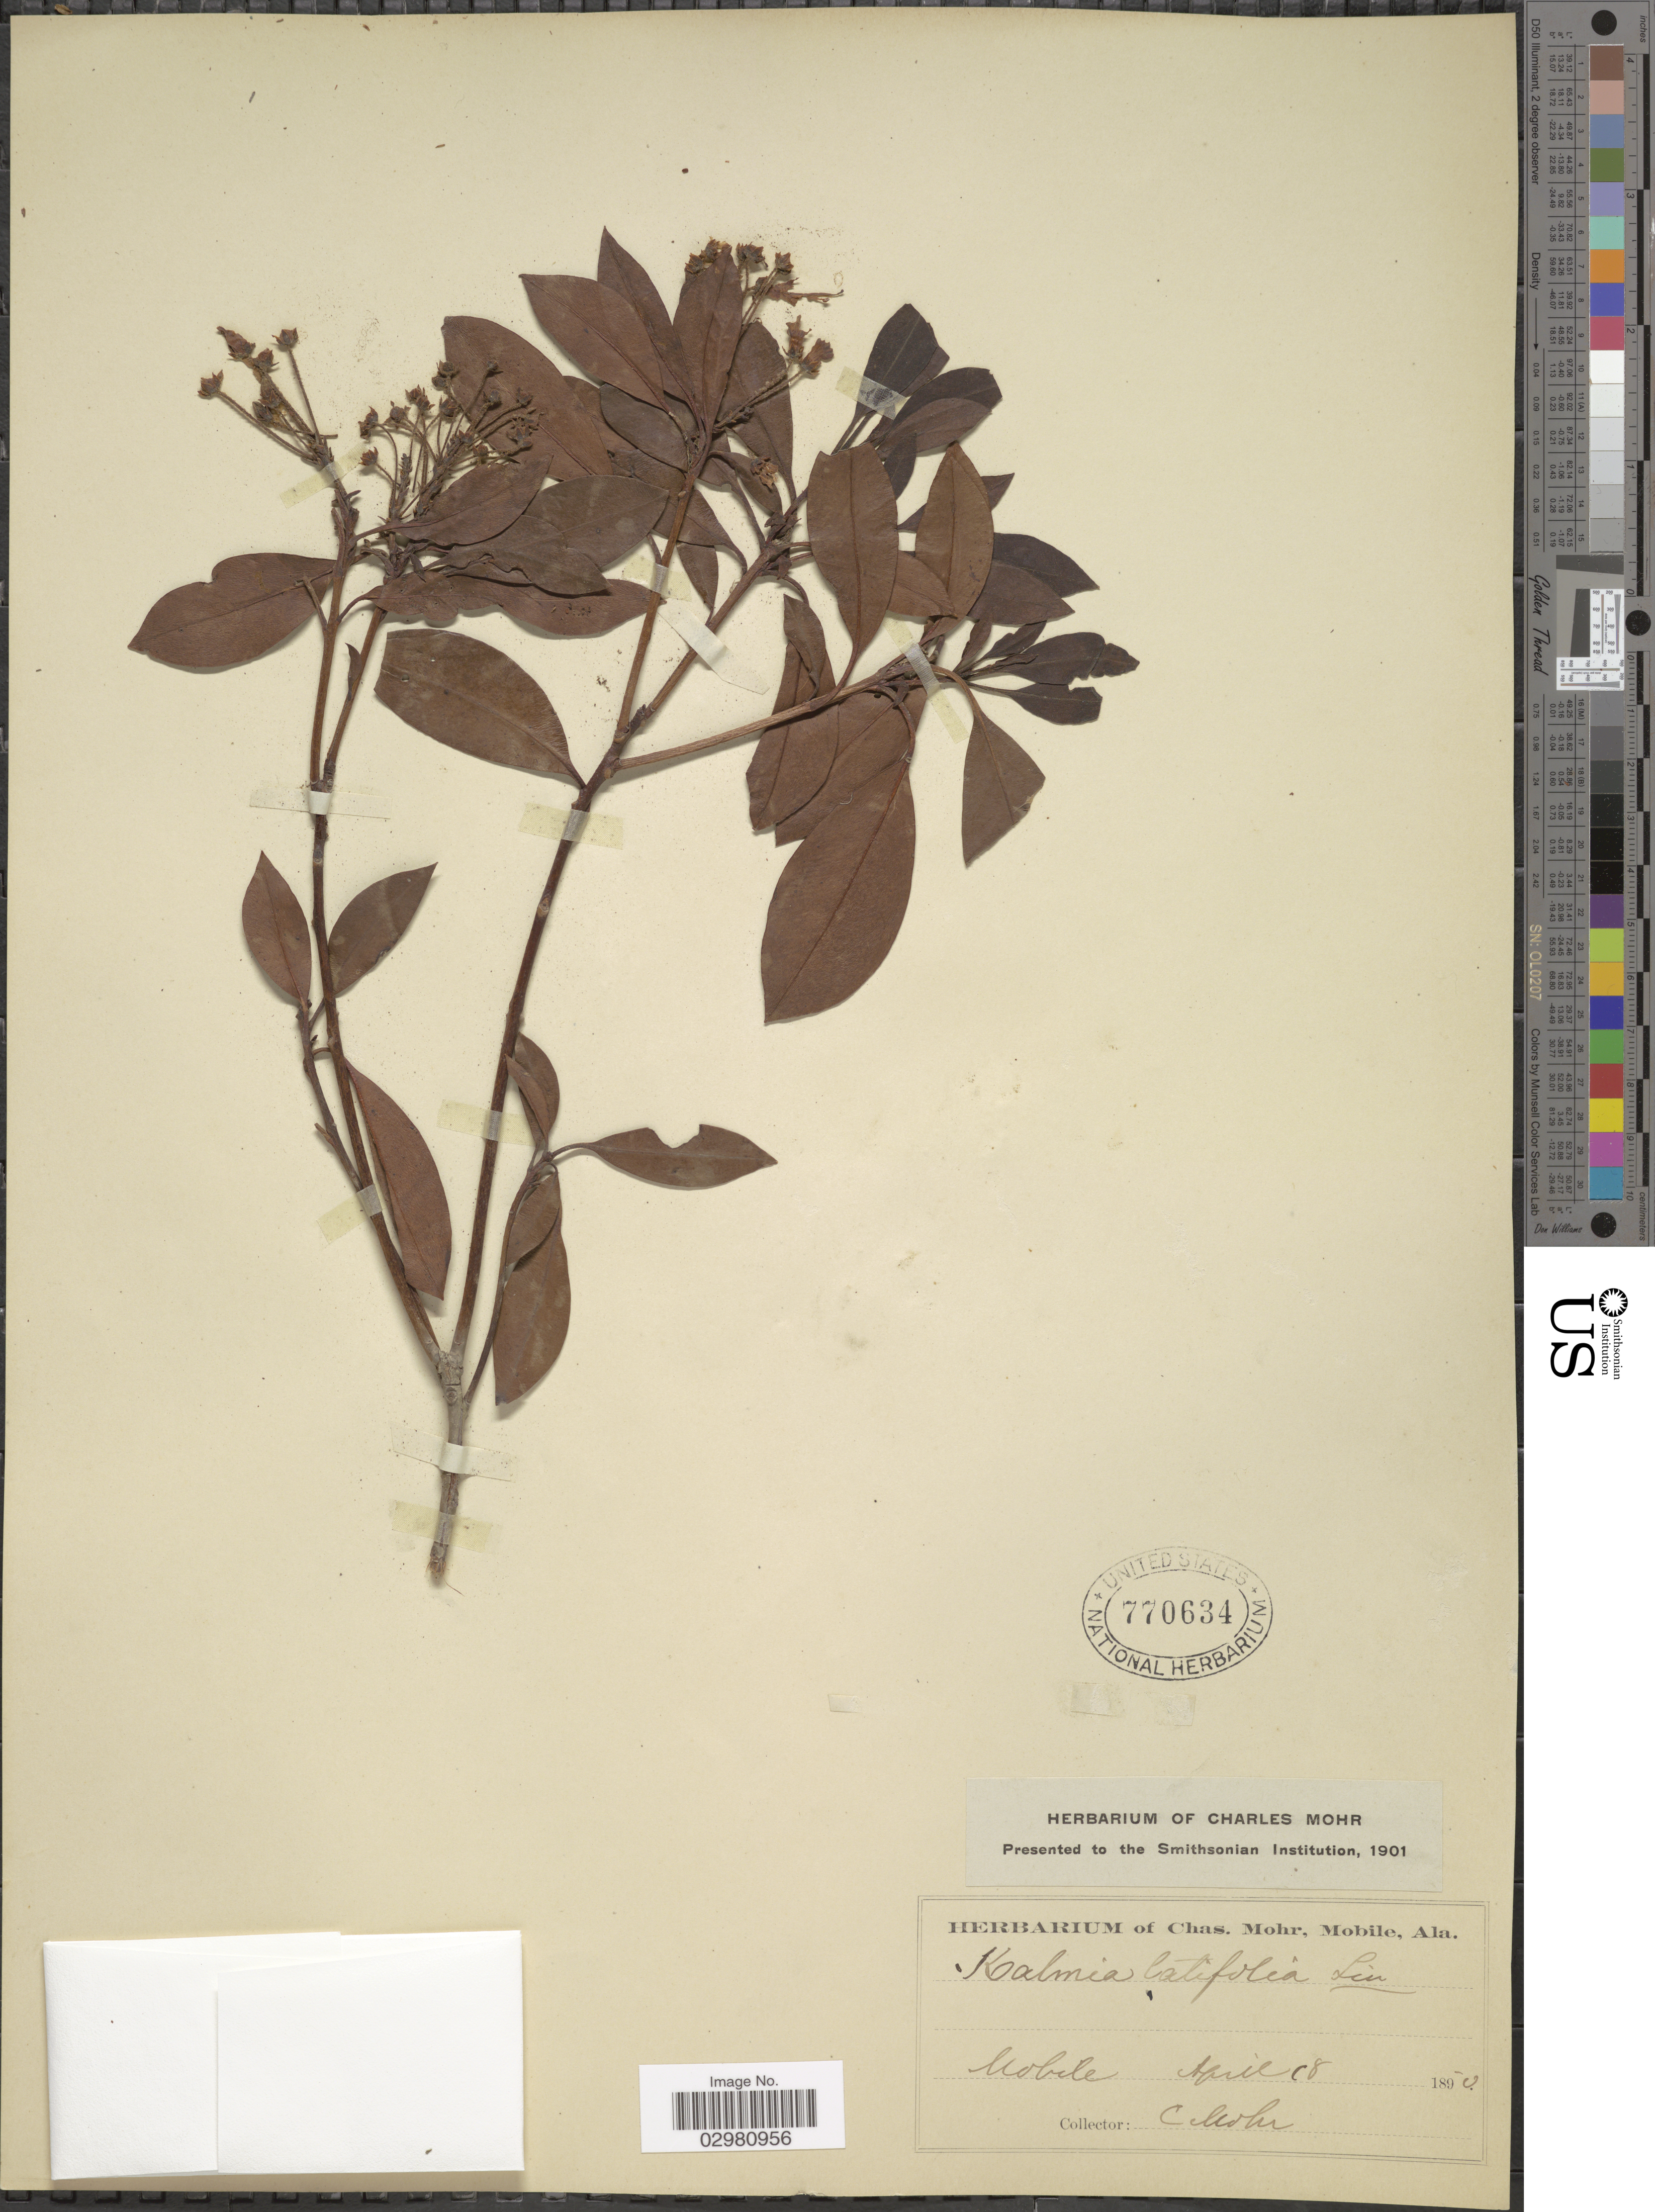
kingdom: Plantae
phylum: Tracheophyta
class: Magnoliopsida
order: Ericales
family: Ericaceae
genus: Kalmia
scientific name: Kalmia latifolia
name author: L.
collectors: Mohr, C. T. (herbarium)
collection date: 1890-04-18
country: United States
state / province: Alabama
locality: Mobile.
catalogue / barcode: US 770634